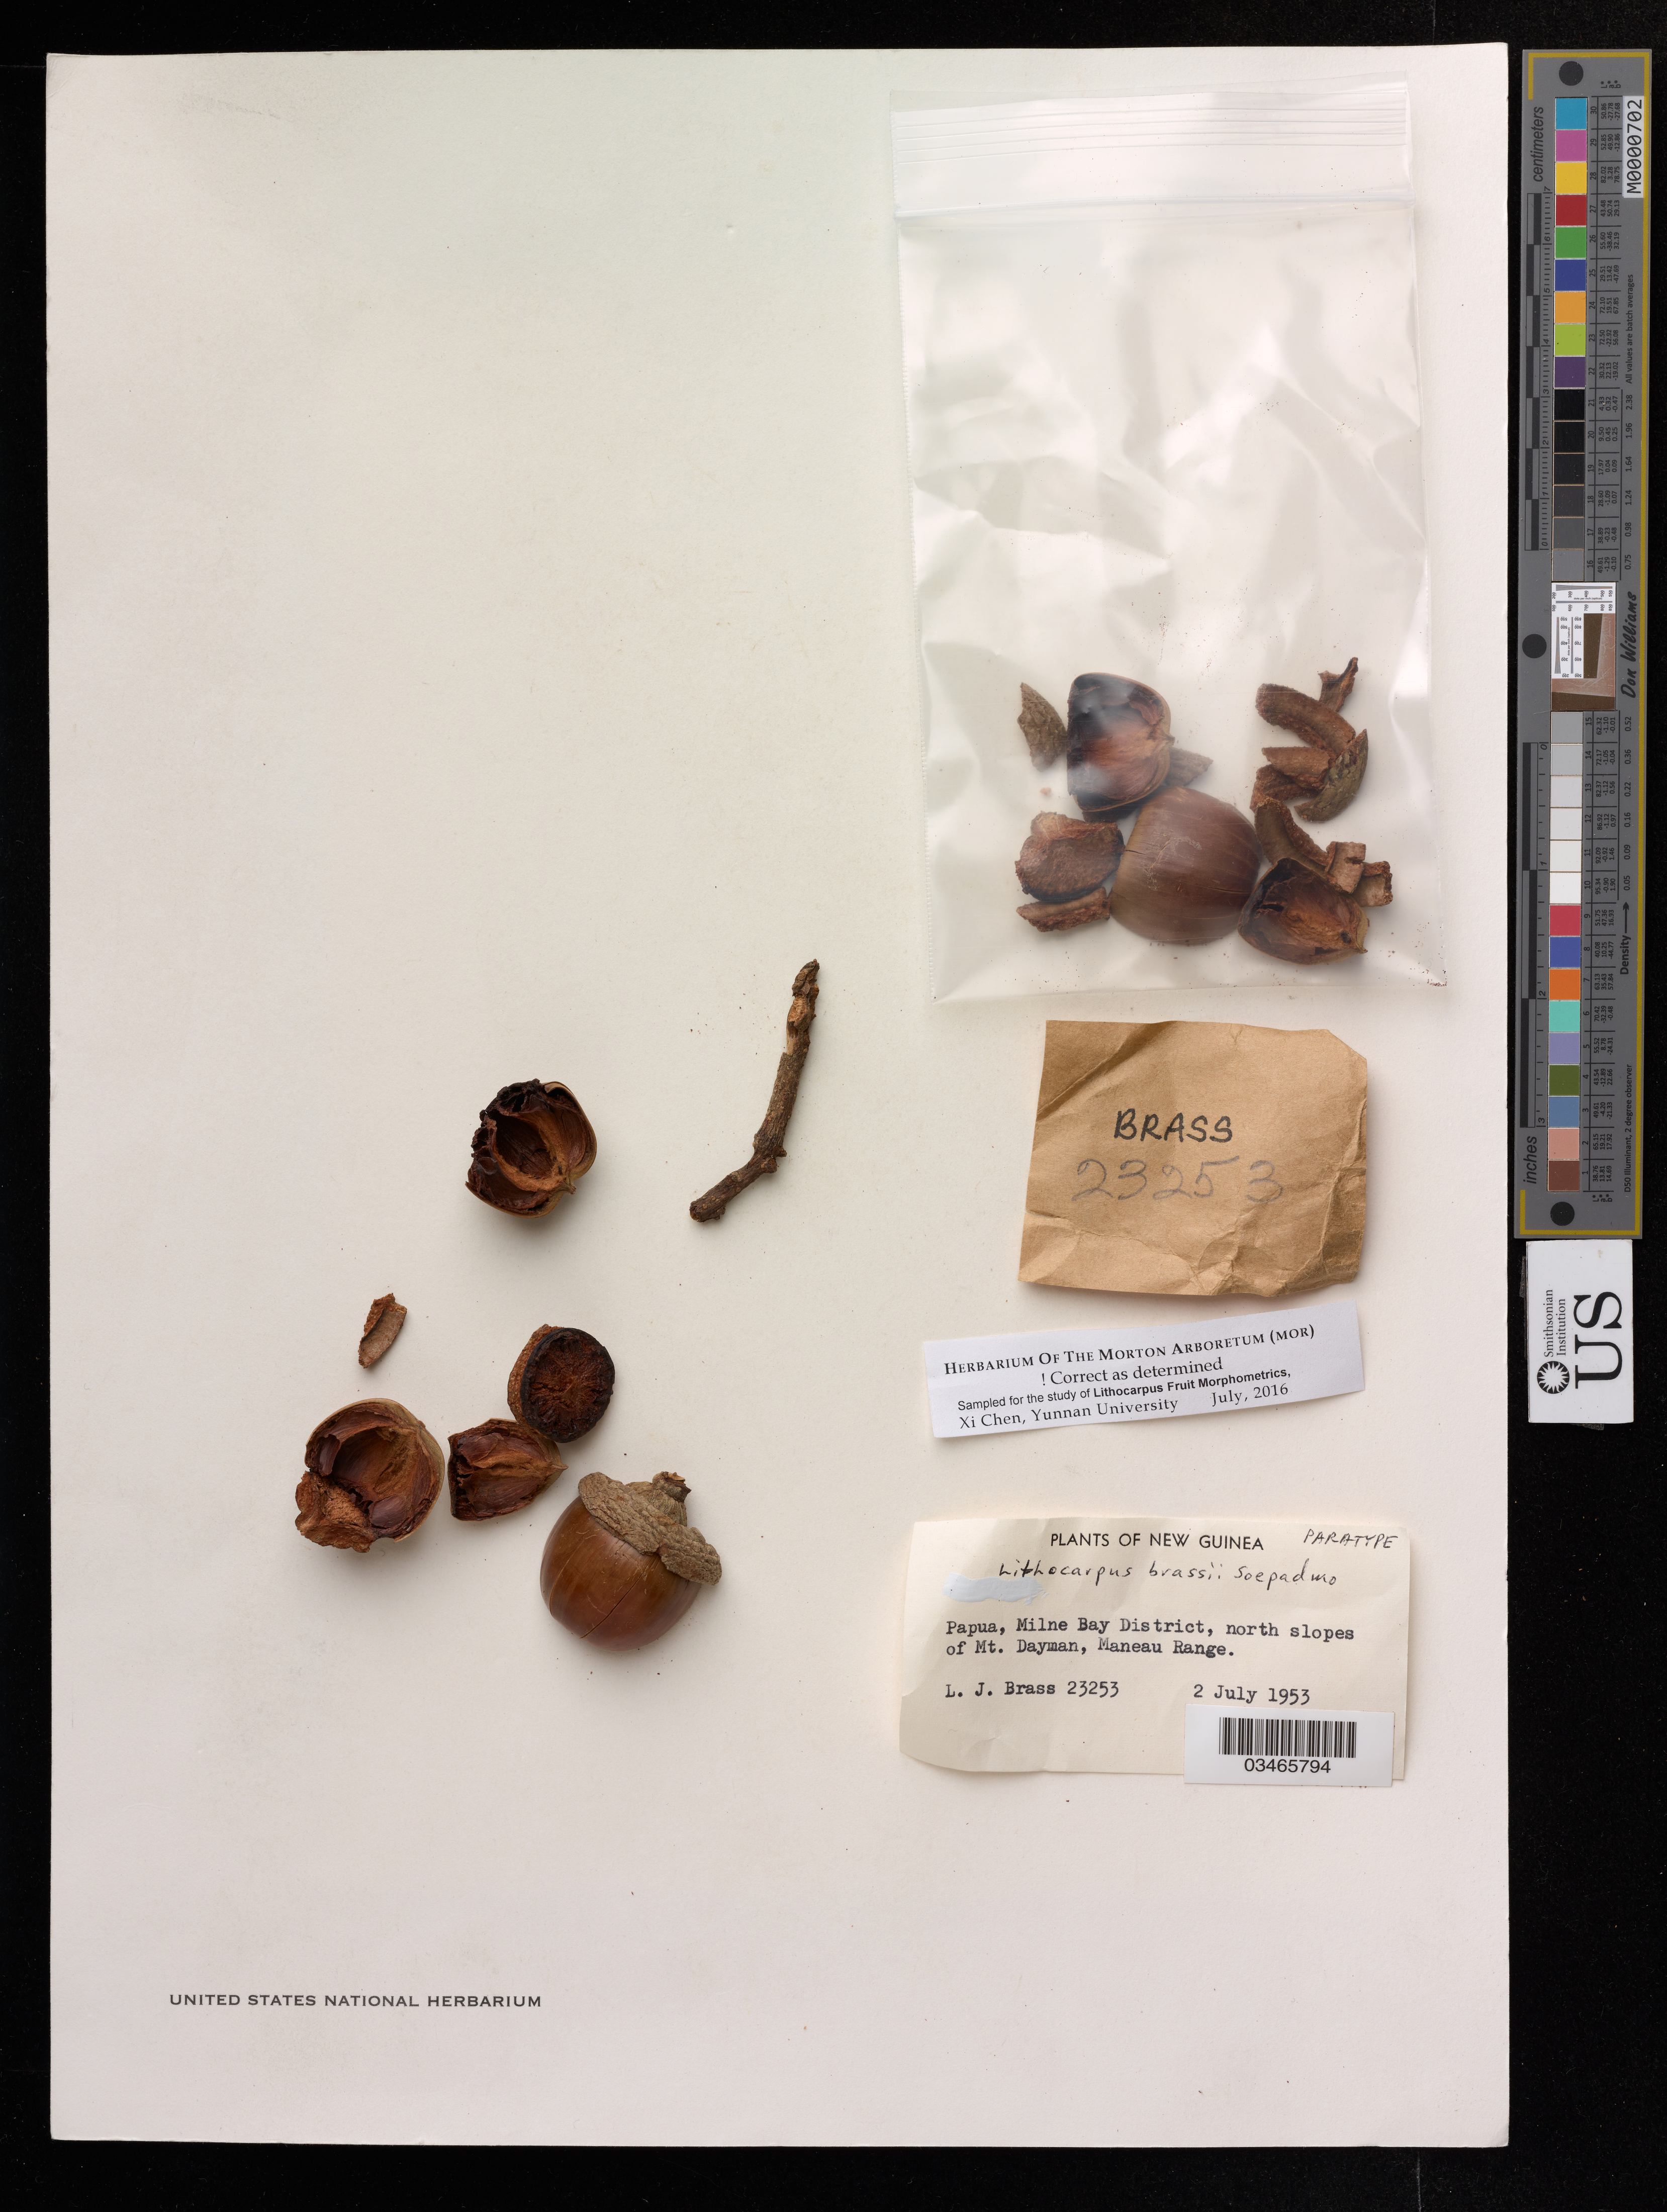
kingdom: Plantae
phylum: Tracheophyta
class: Magnoliopsida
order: Fagales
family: Fagaceae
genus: Lithocarpus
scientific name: Lithocarpus brassii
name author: Soepadmo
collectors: L. J. Brass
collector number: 23253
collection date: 1953-07-02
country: Papua New Guinea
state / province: Milne Bay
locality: Papua. Milne Bay District. North slopes of Mt. Dayman, Maneau Range. New Guinea.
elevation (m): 1550